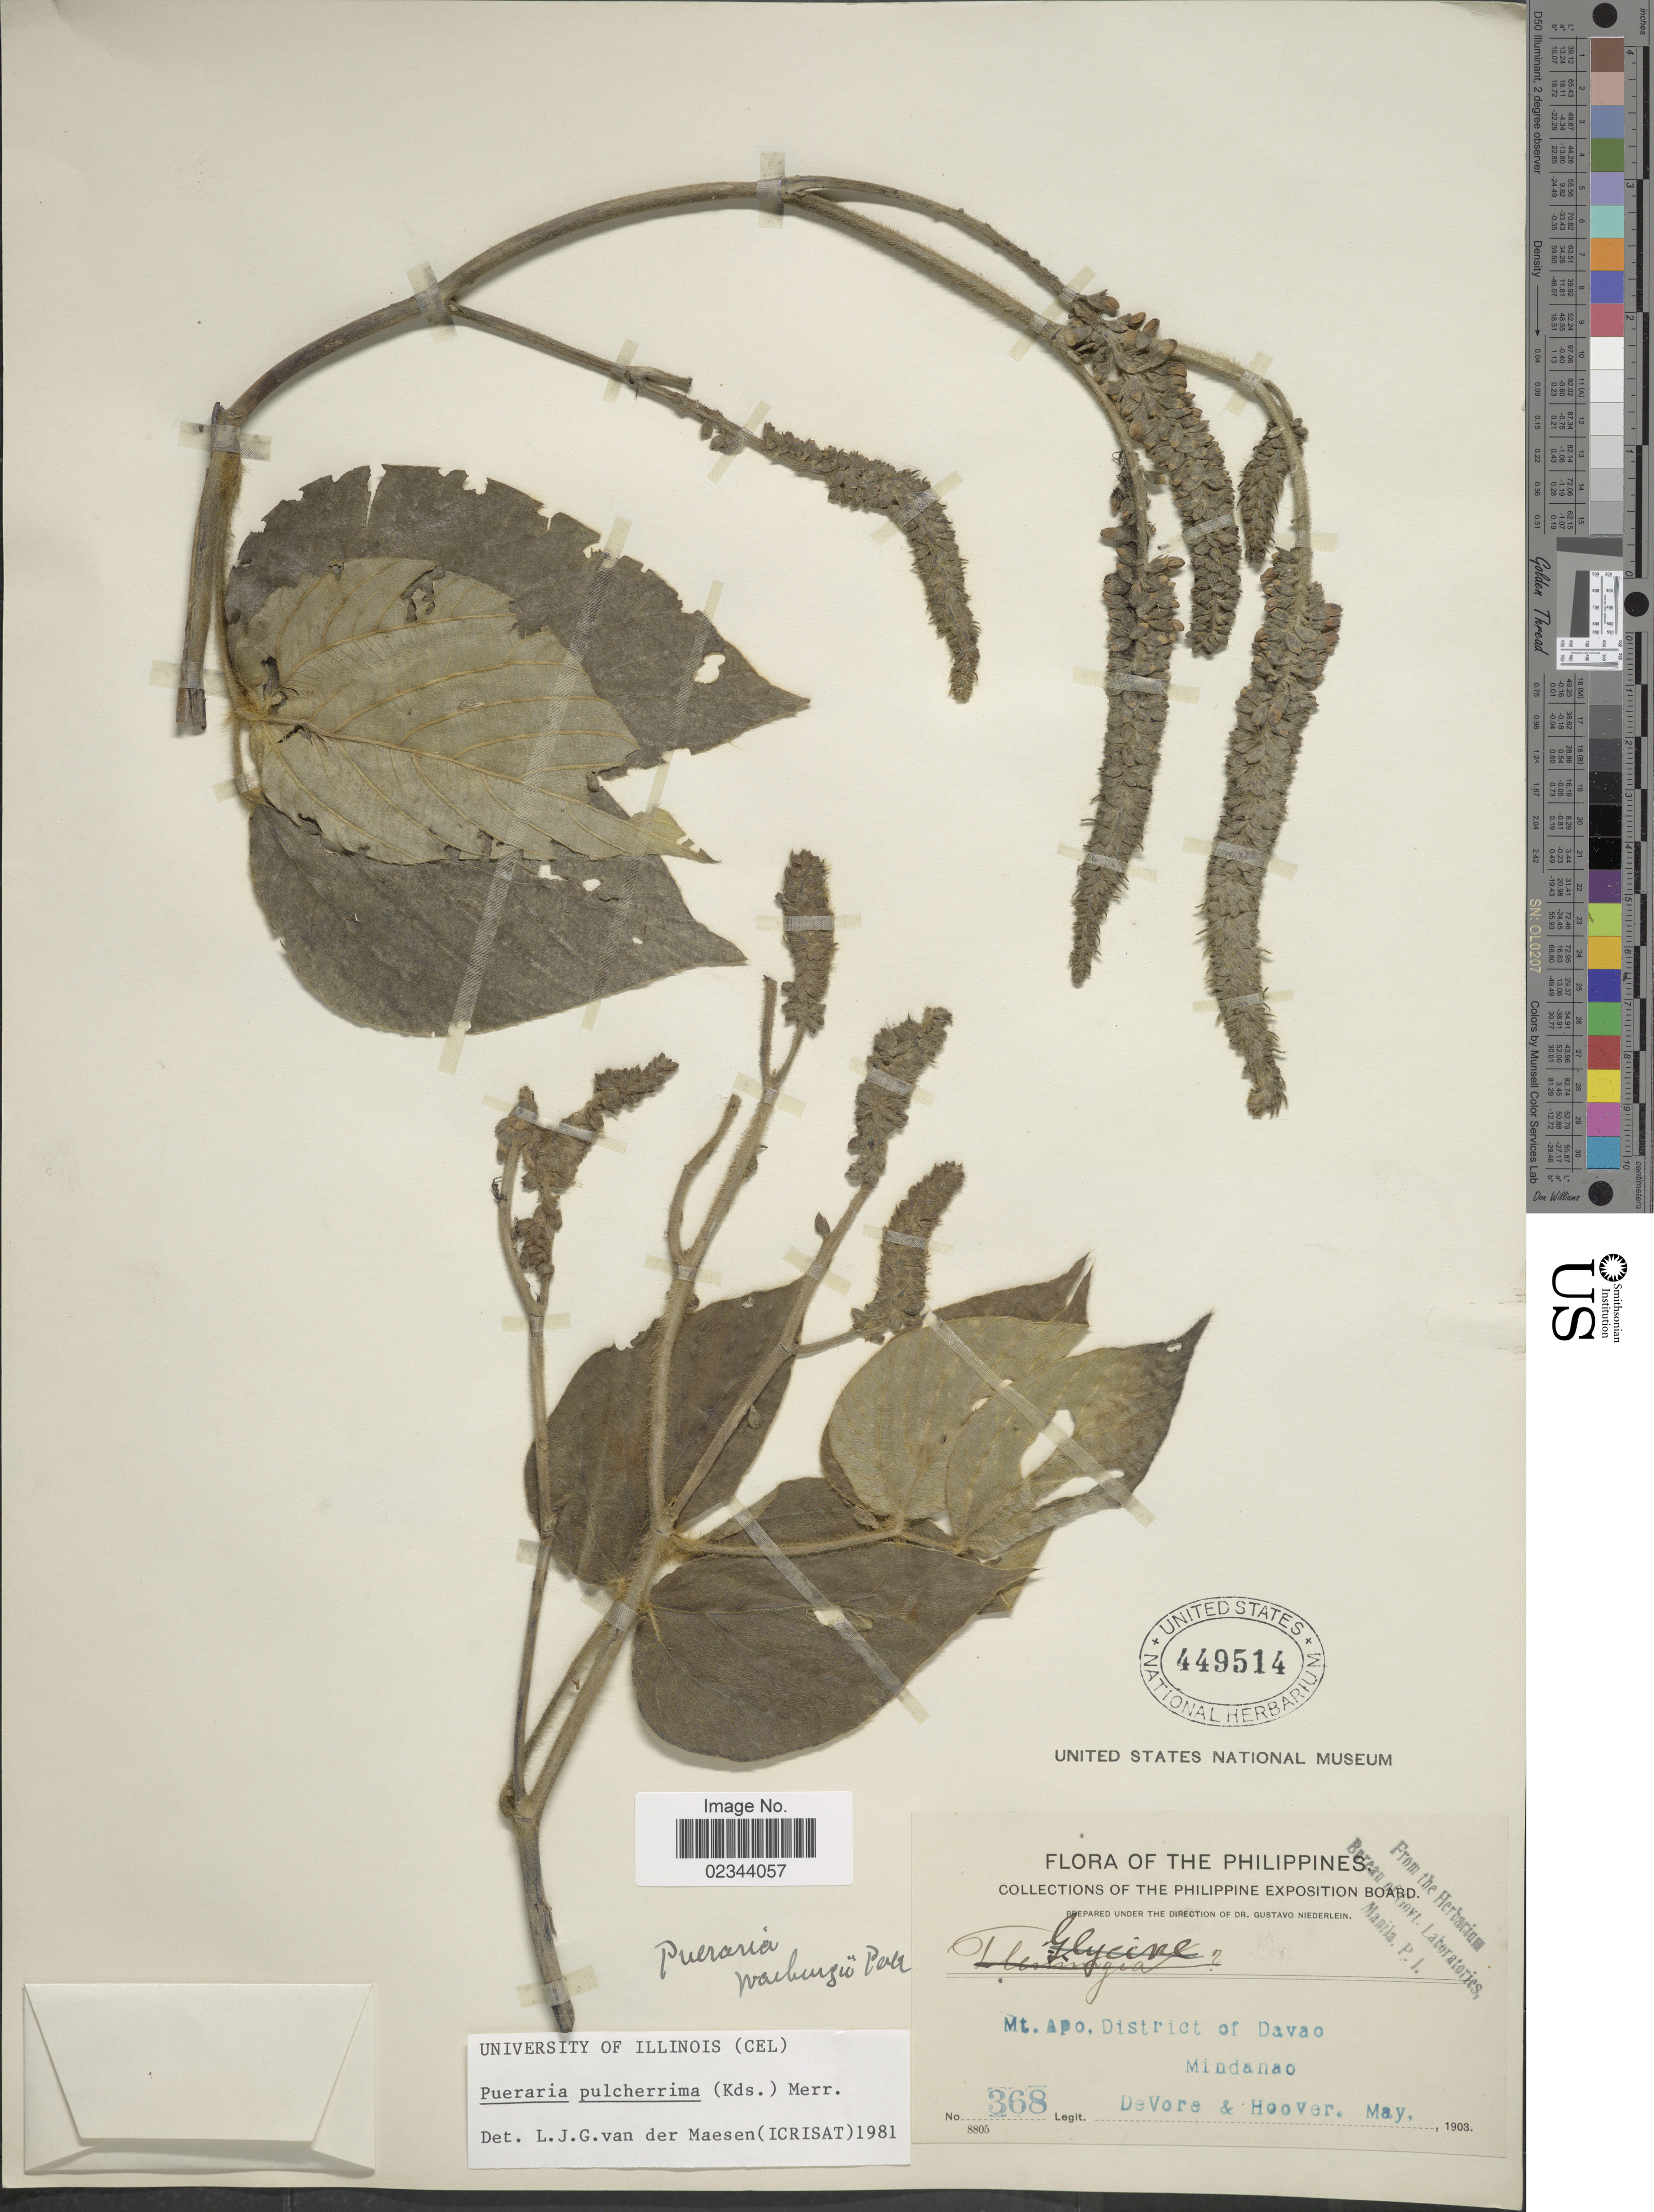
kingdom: Plantae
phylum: Tracheophyta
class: Magnoliopsida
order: Fabales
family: Fabaceae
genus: Pueraria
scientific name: Pueraria pulcherrima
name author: (Koord.) Koord.-Schum.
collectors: -. DeVore & -- Hoover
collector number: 368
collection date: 1903-05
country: Philippines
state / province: Davao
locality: Mt. Apo, Mindanao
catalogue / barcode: US 449514